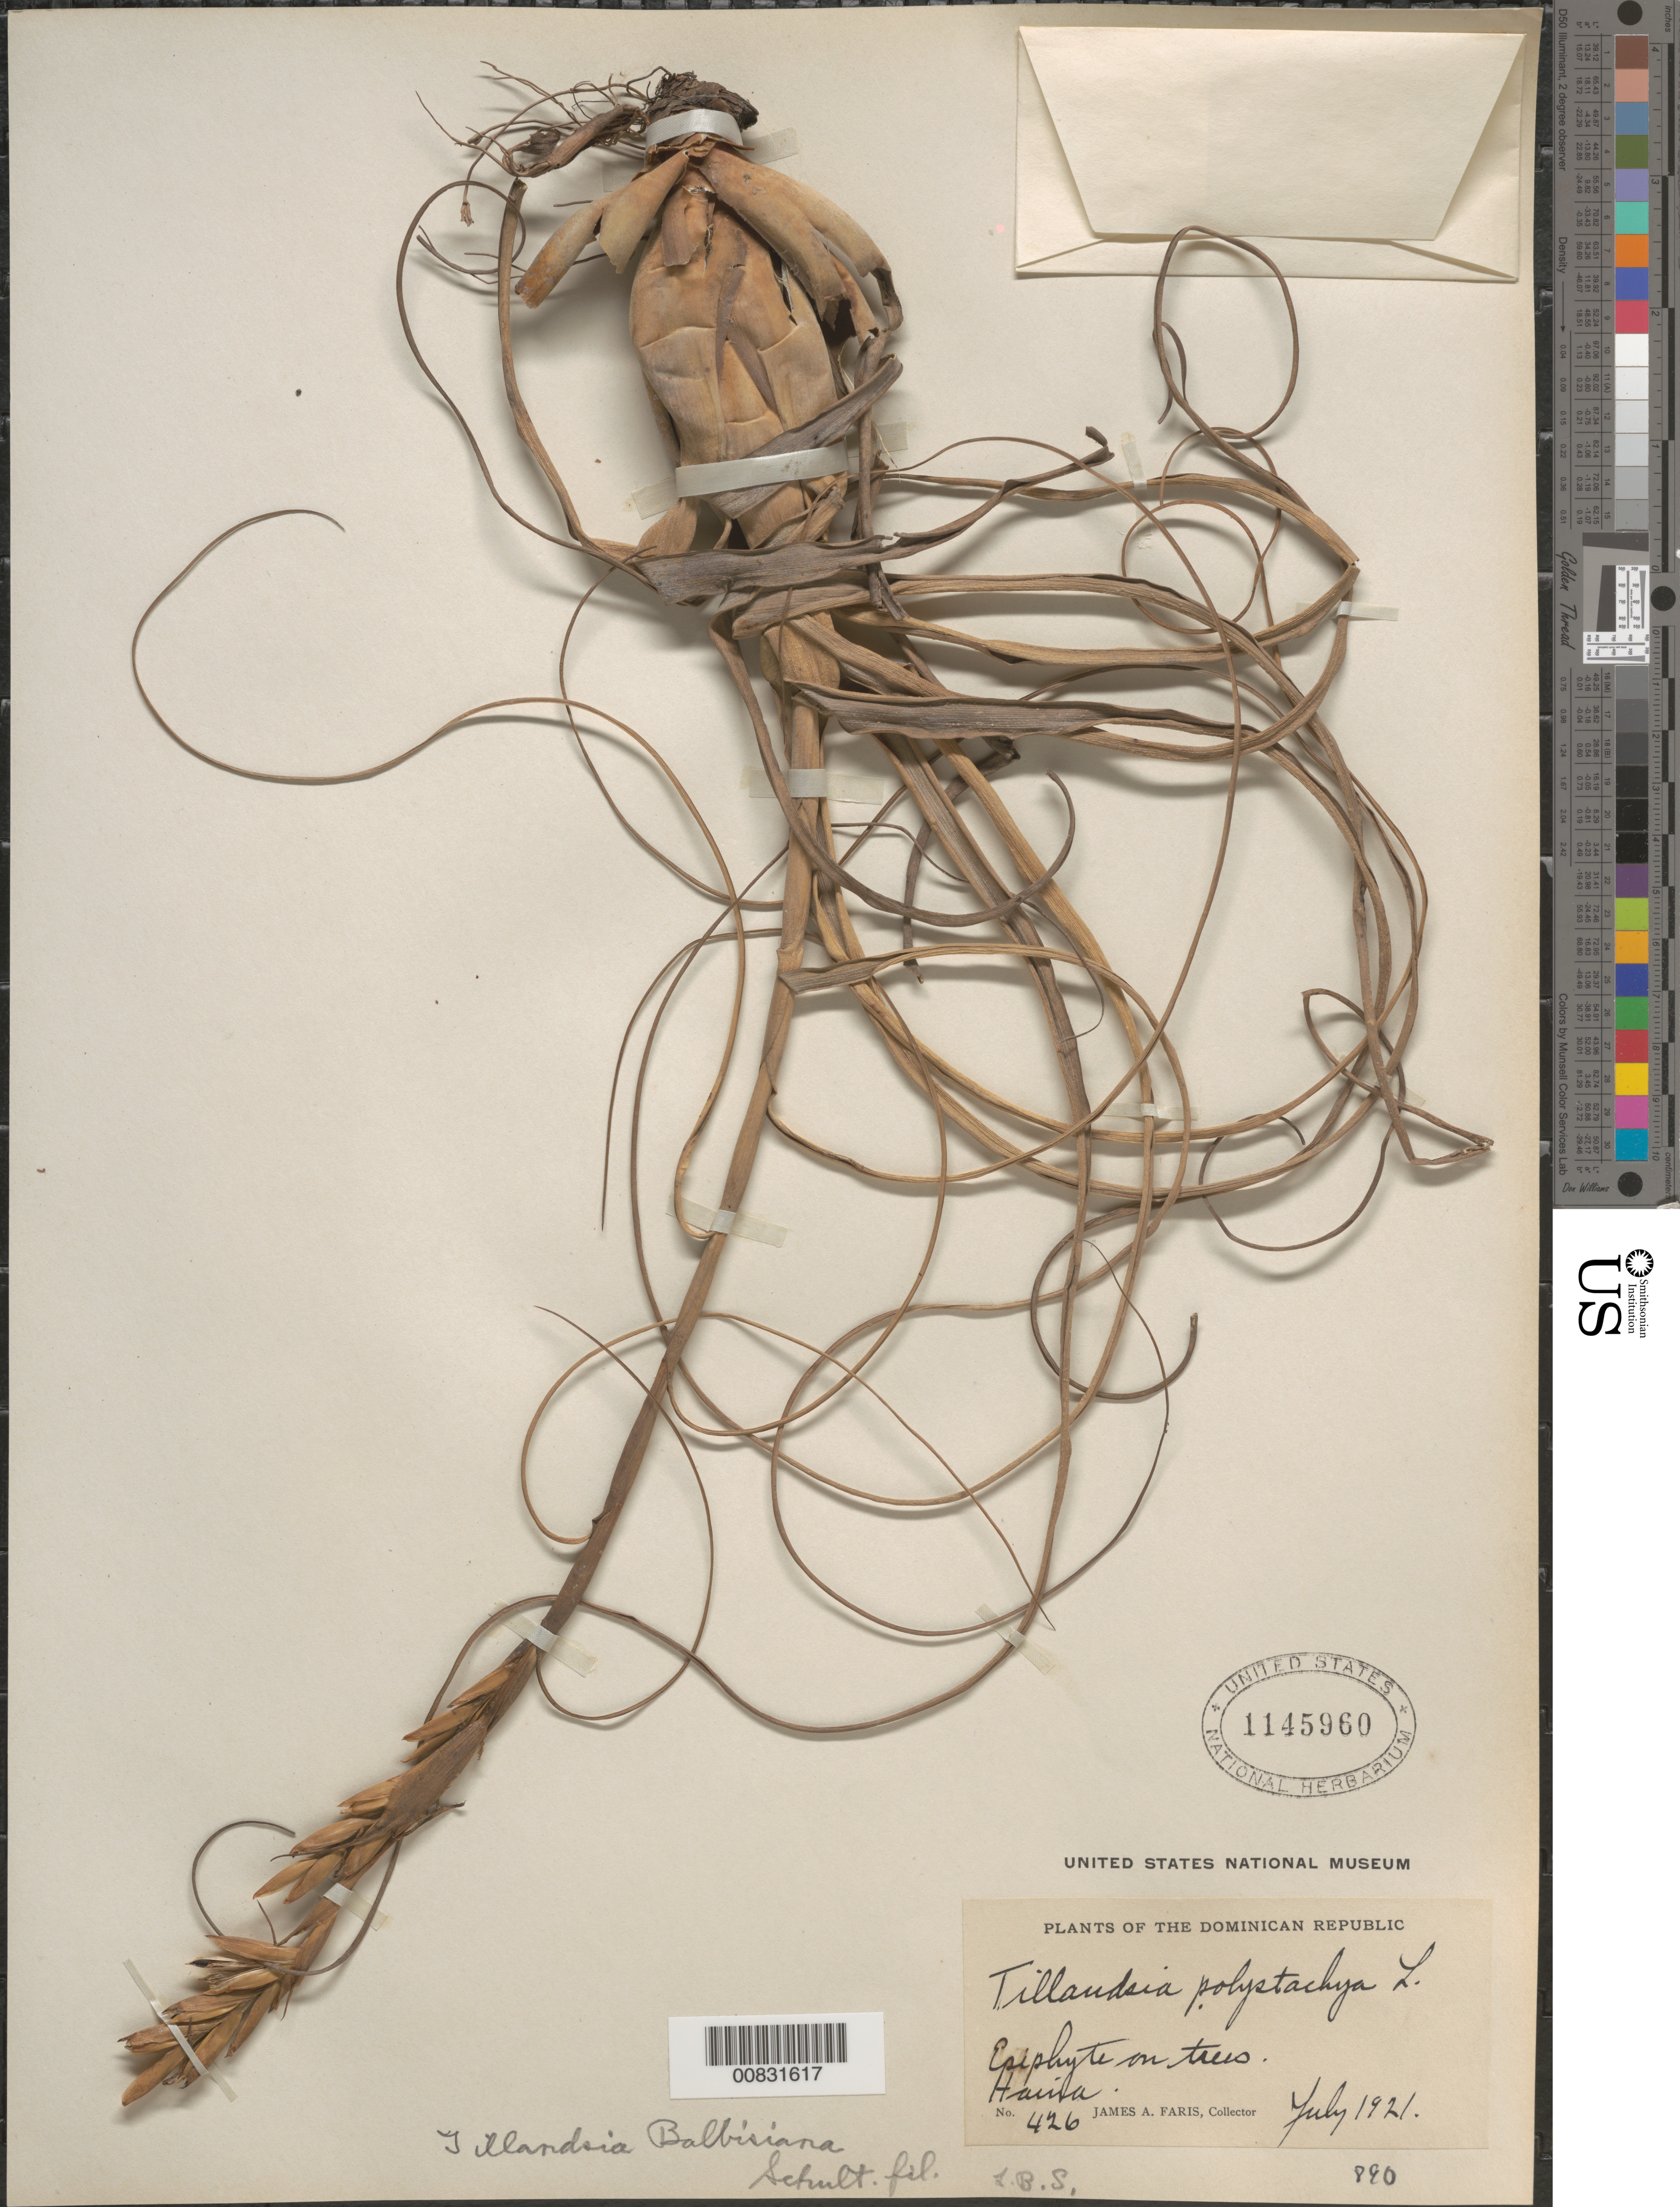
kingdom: Plantae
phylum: Tracheophyta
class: Liliopsida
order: Poales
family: Bromeliaceae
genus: Tillandsia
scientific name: Tillandsia balbisiana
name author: Schult. f.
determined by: Smith, Lyman B., (US), NMNH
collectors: J. Faris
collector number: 426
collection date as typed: Jul 1921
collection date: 1921-07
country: Dominican Republic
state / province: San Cristóbal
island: Hispaniola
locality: Haina.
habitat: On trees.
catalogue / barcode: US 1145960